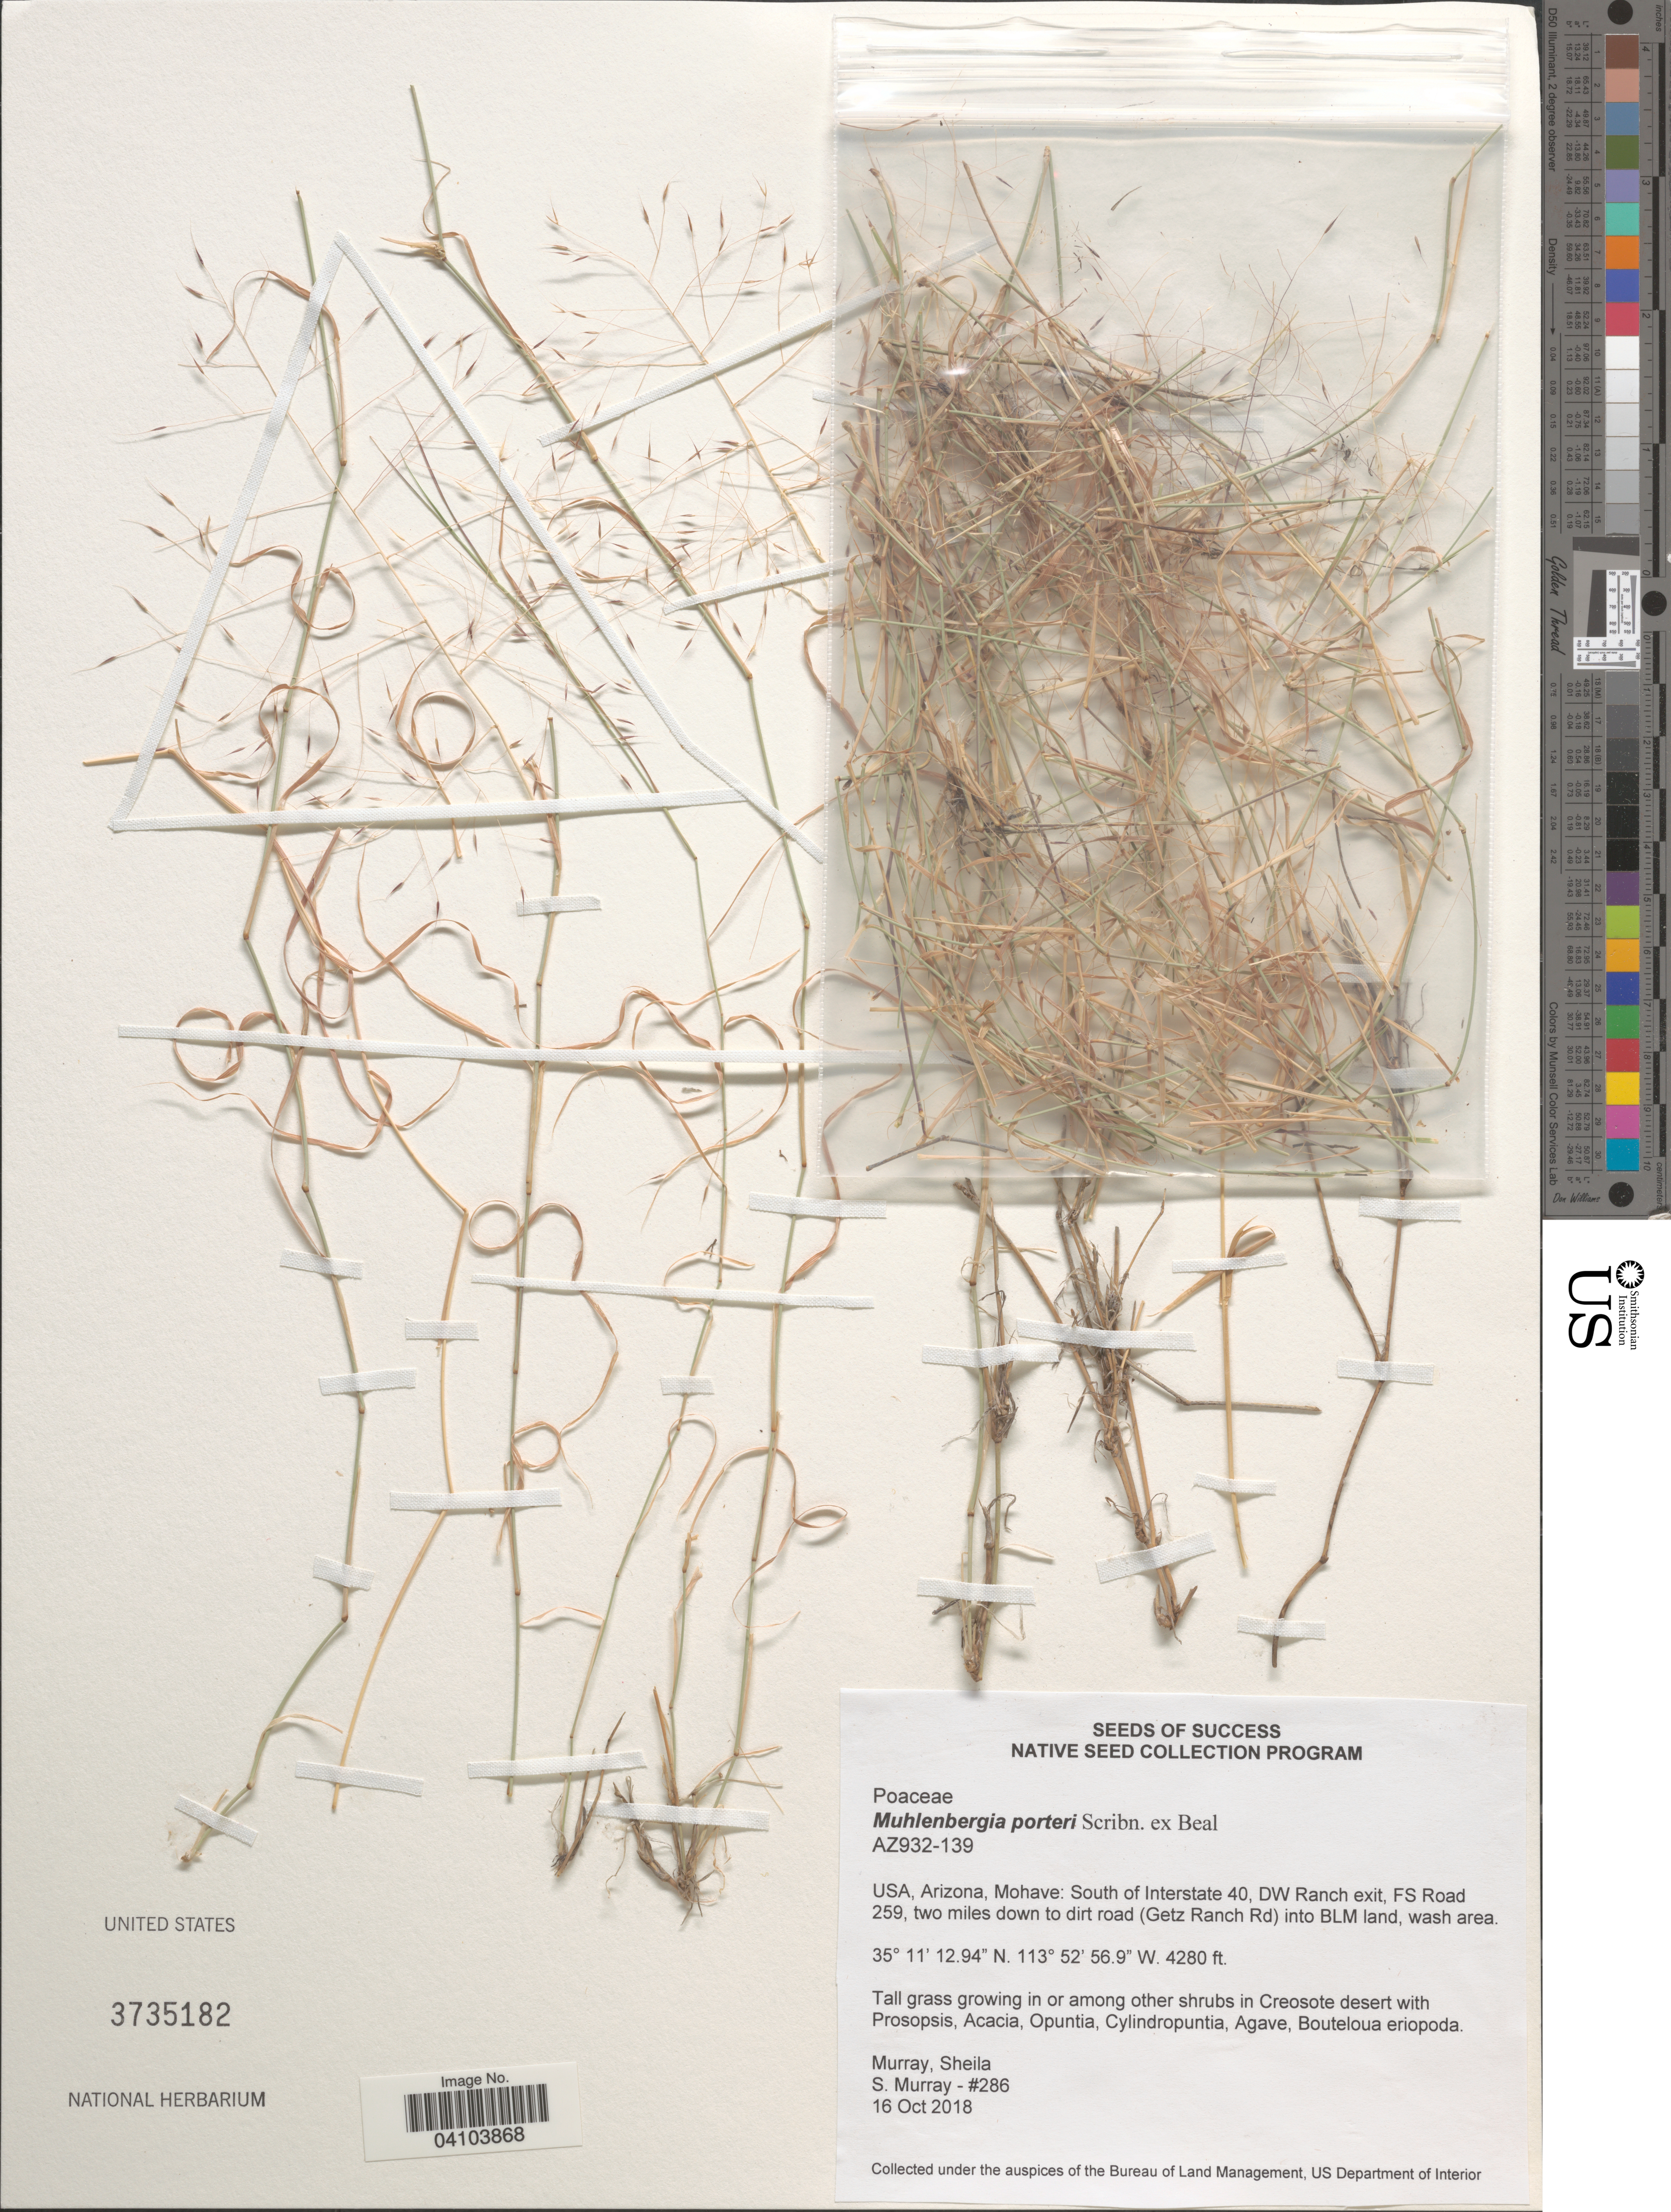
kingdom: Plantae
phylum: Tracheophyta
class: Liliopsida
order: Poales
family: Poaceae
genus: Muhlenbergia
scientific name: Muhlenbergia porteri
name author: Scribn. in W.J. Beal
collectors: S. Murray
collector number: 286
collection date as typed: Transcribed d/m/y: 16/10/2018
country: United States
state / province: Arizona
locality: Mohave: South of Interstate 40, DW Ranch exit, FS Road 259, two miles down to dirt road (Getz Ranch Rd) into BLM land, wash area.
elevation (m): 1305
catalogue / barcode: US 3735182